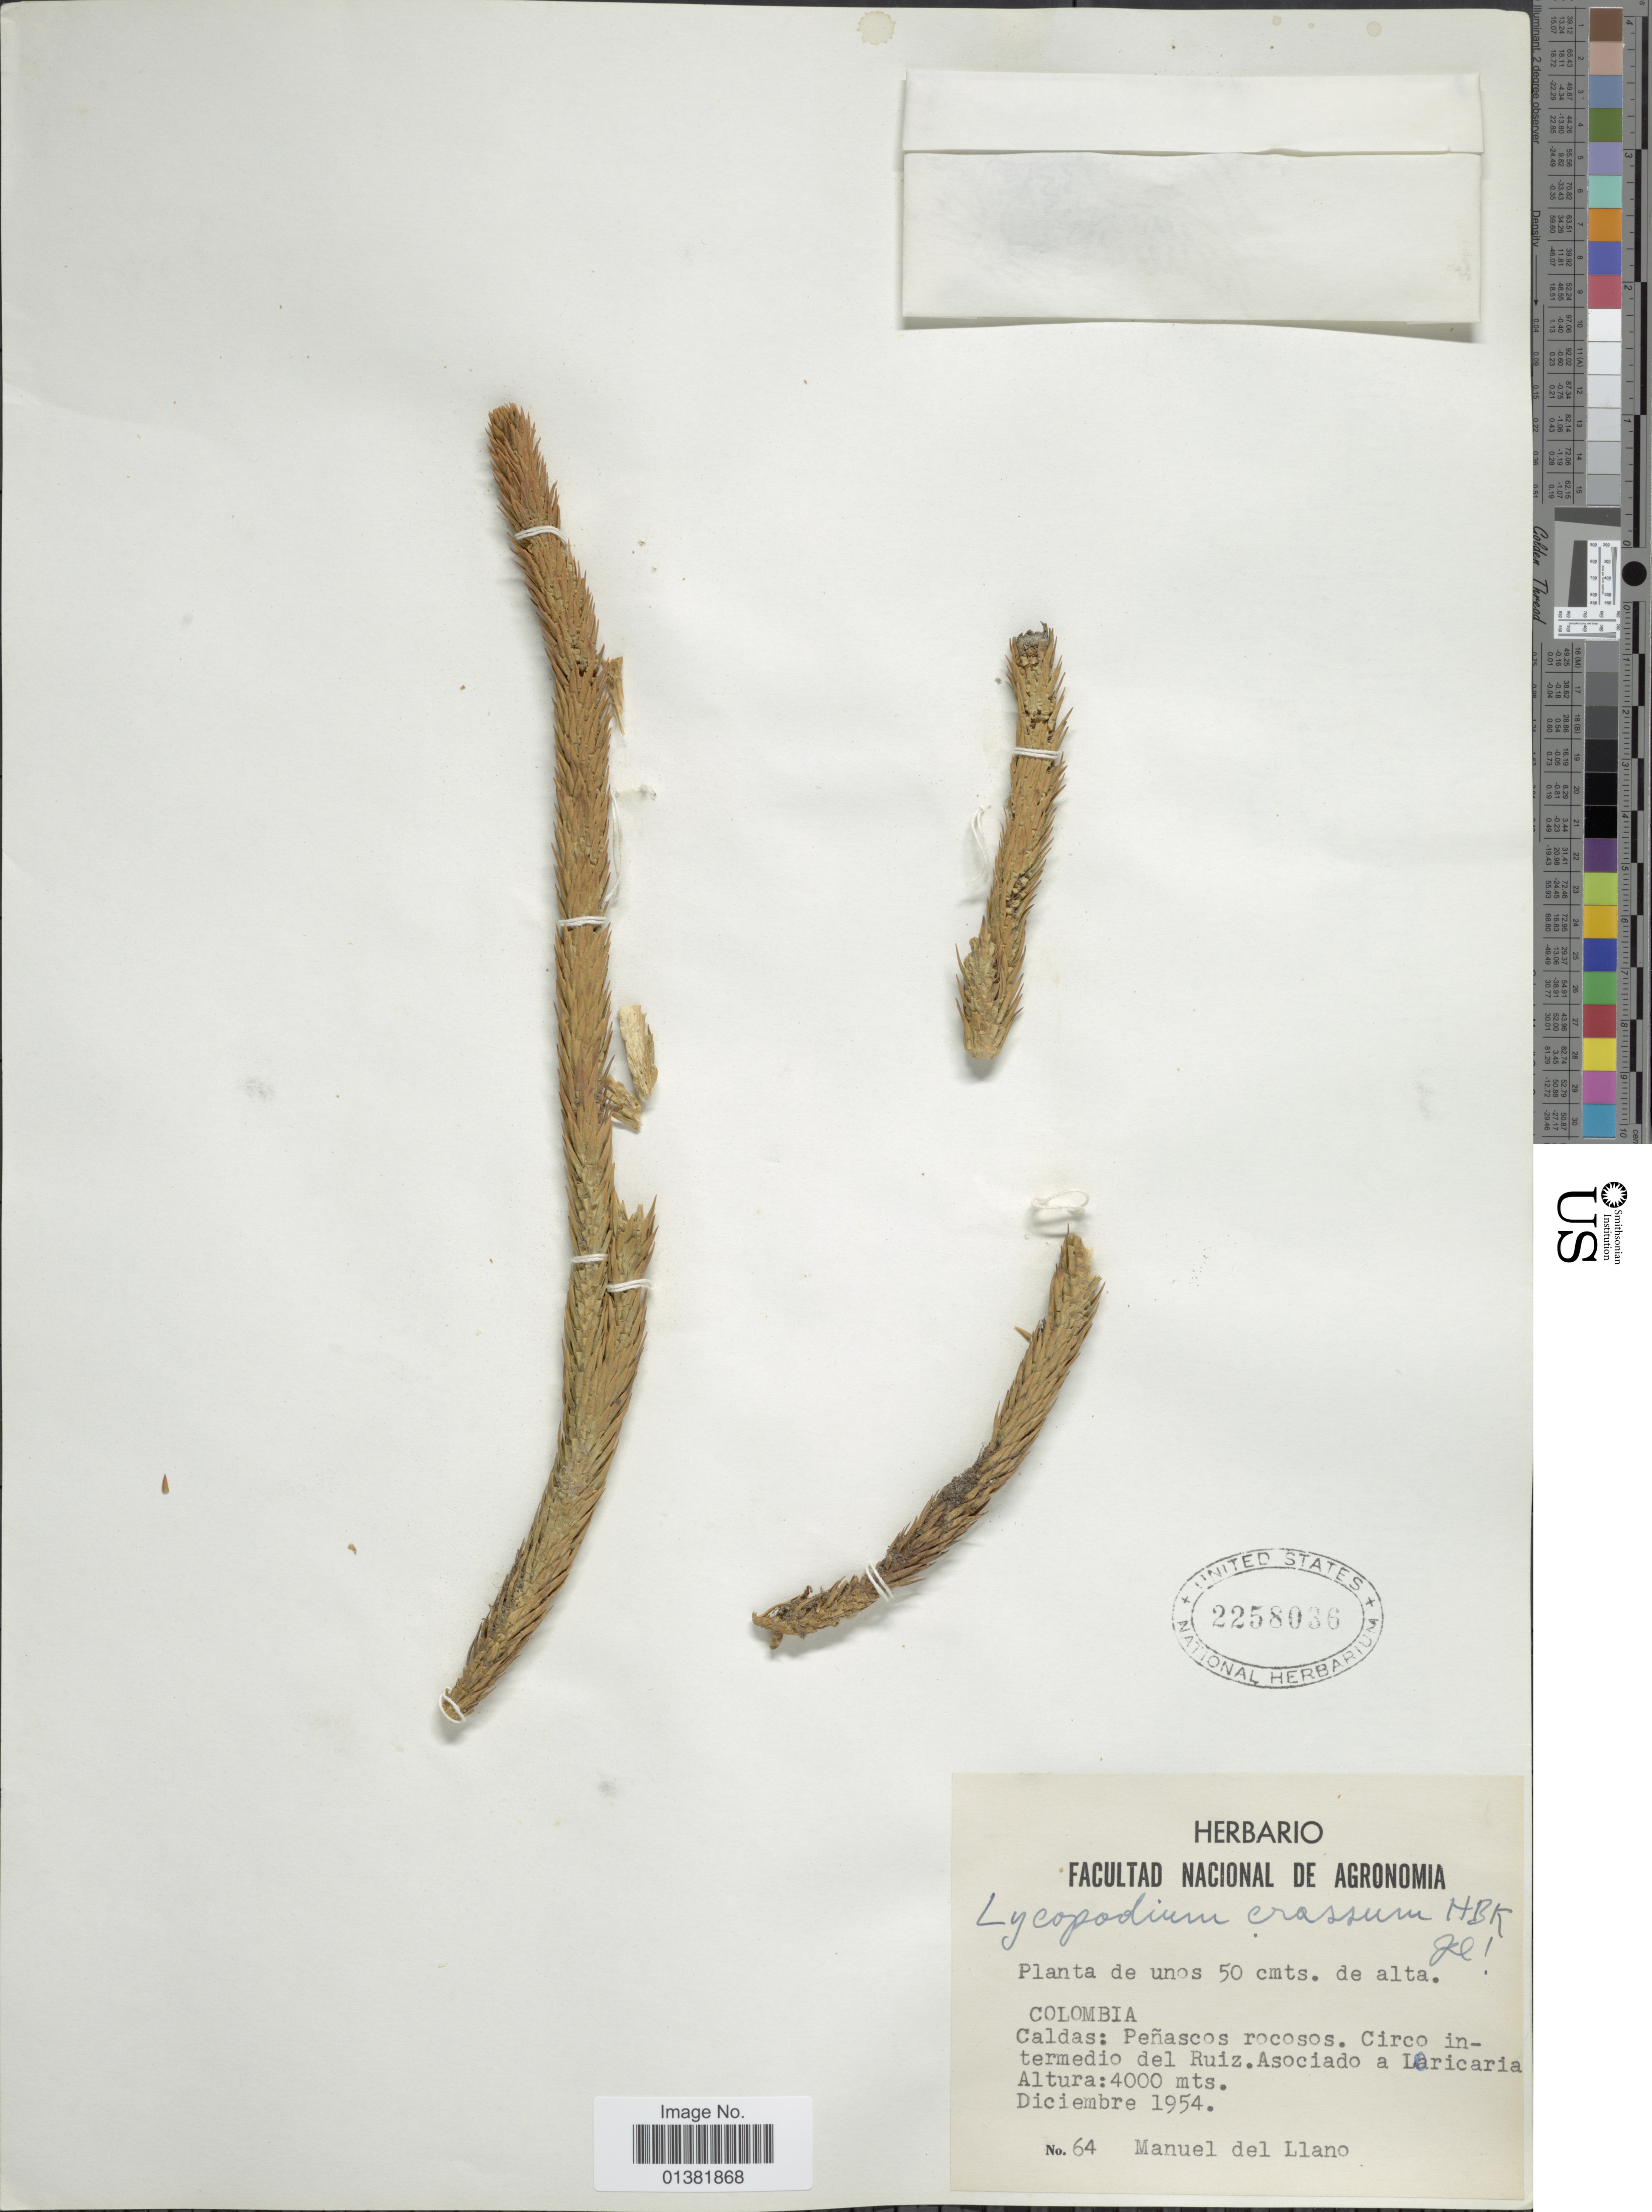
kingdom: Plantae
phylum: Tracheophyta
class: Lycopodiopsida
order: Lycopodiales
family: Lycopodiaceae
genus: Phlegmariurus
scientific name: Phlegmariurus crassus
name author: (Humb. & Bonpl. ex Willd.) B. Øllg.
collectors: M. d. Llano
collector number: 64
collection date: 1954-12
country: Colombia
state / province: Caldas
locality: Peñascos rocosos. Circo intermedio del Ruiz. Asociado a Loricaria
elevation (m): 4000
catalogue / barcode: US 2258036